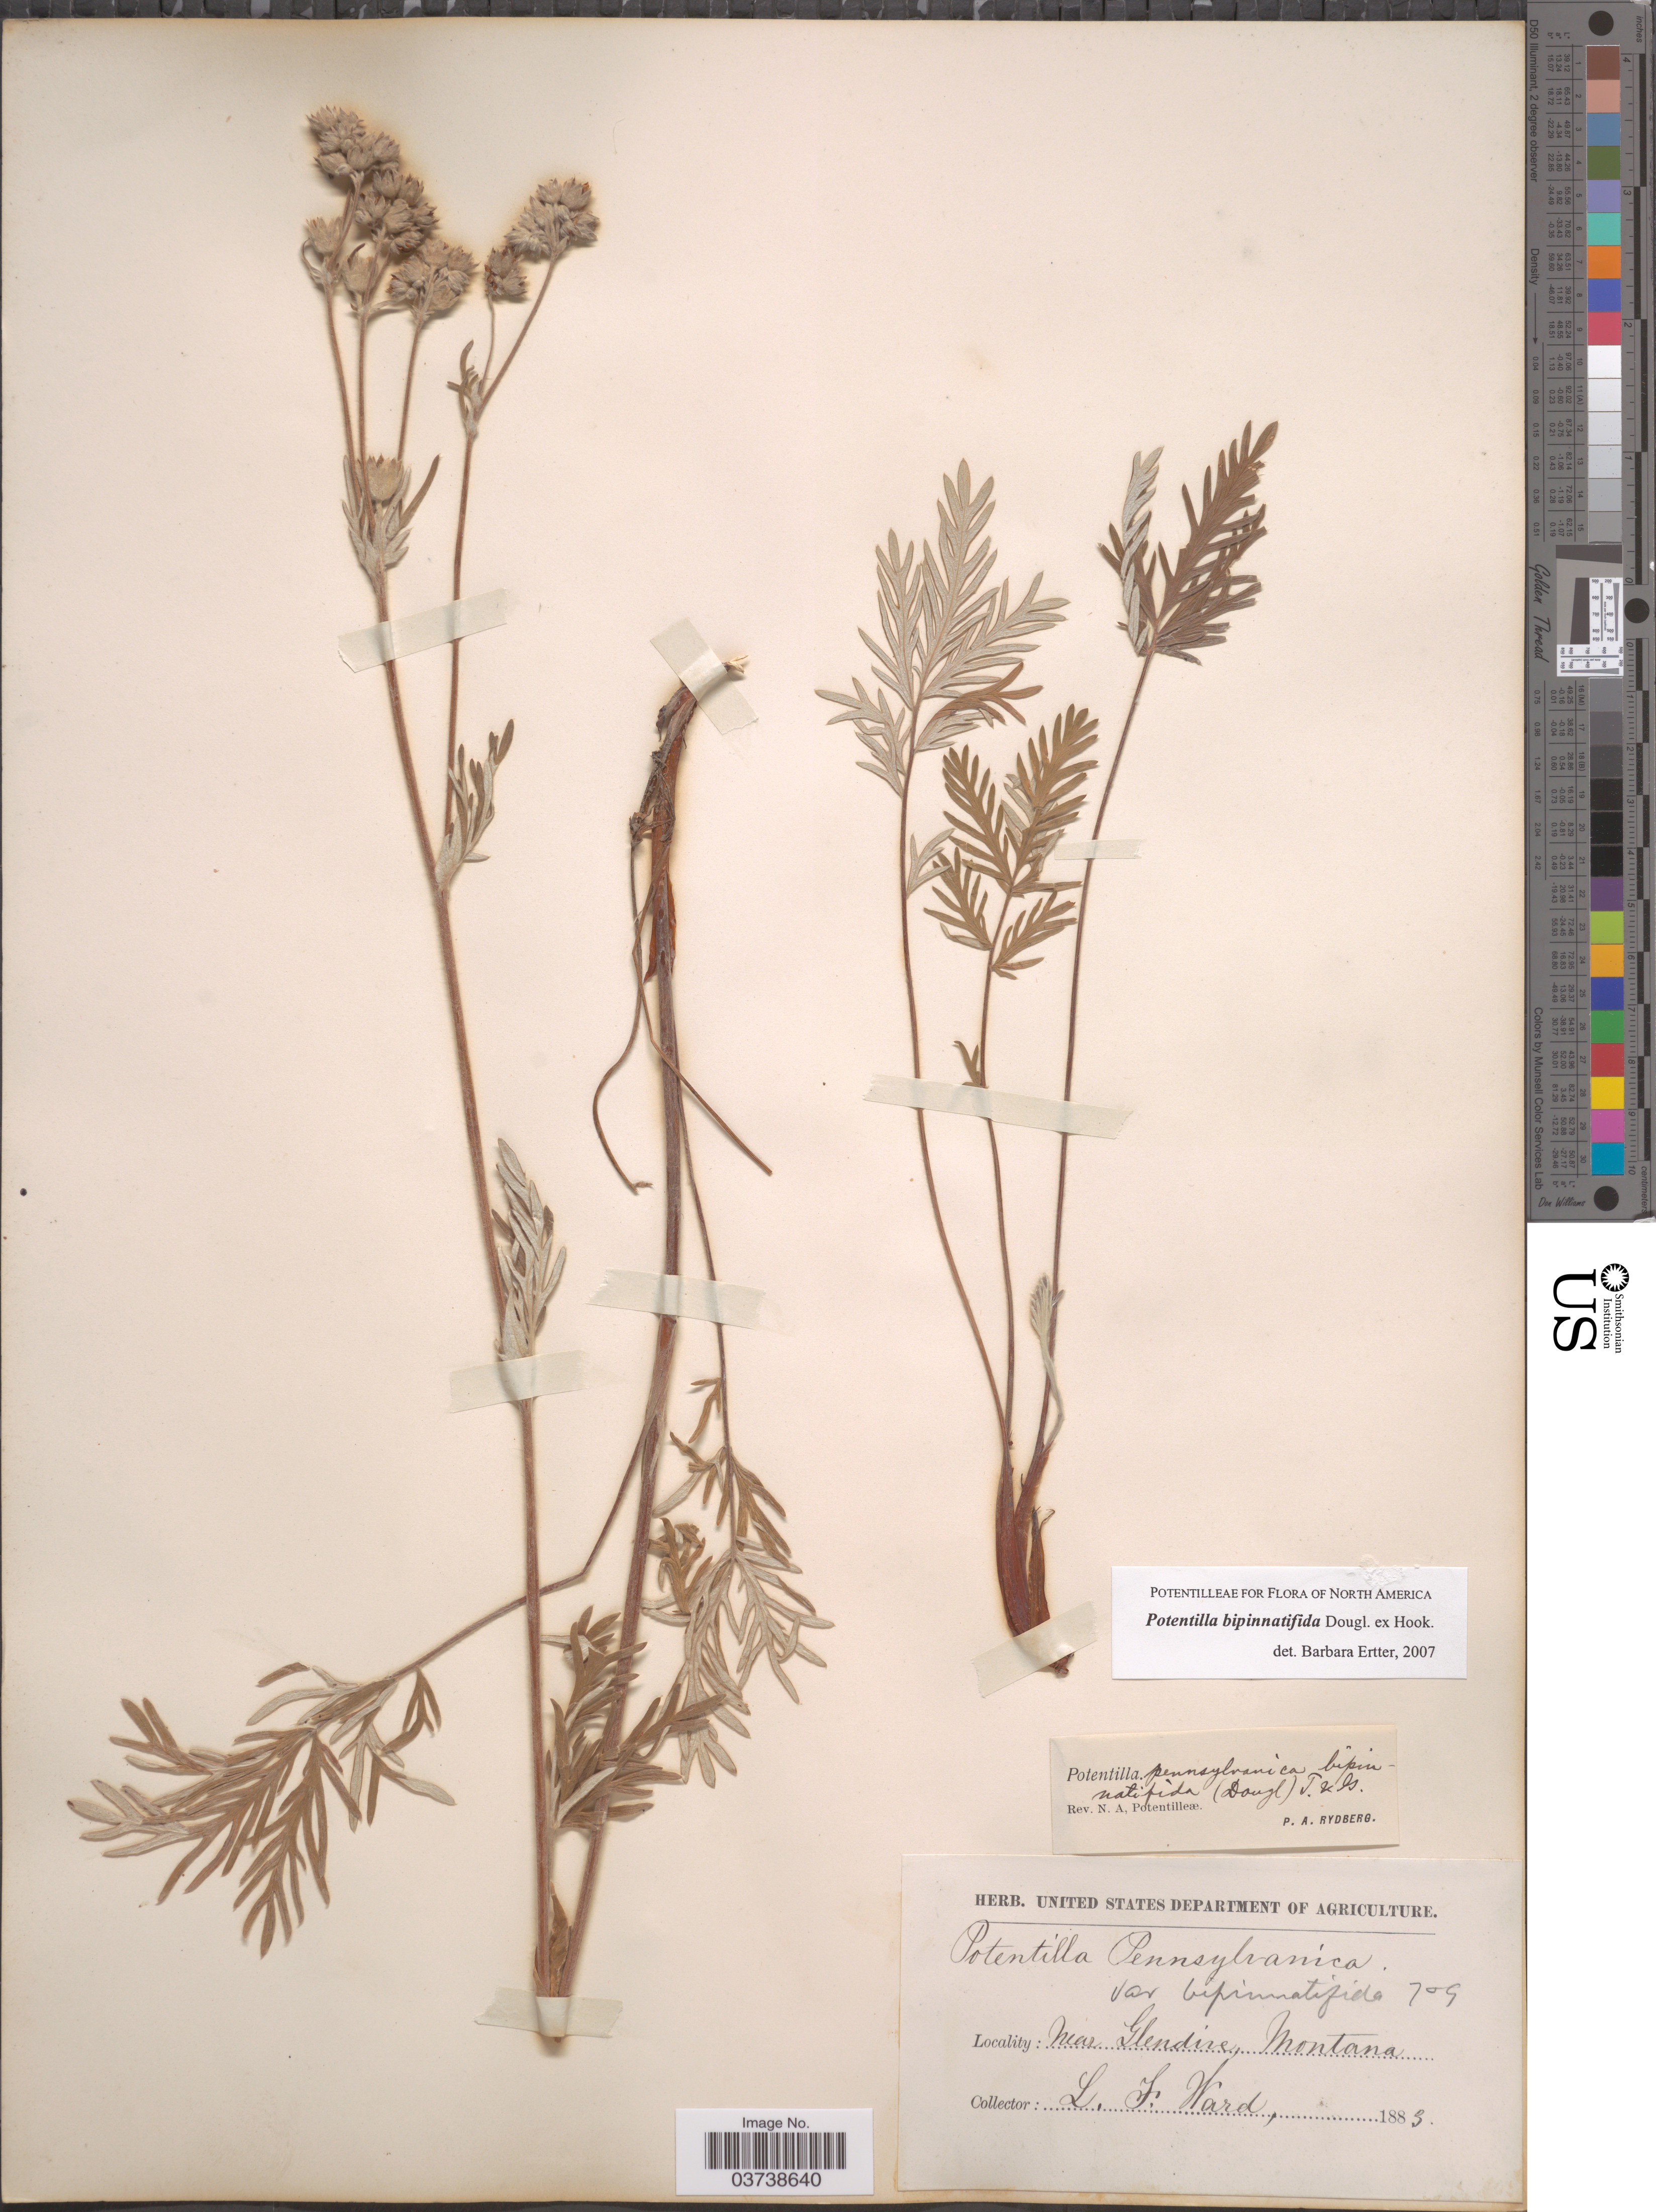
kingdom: Plantae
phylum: Tracheophyta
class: Magnoliopsida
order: Rosales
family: Rosaceae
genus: Potentilla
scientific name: Potentilla bipinnatifida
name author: Douglas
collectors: L. Ward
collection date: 1883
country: United States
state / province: Montana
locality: Near Glendive.